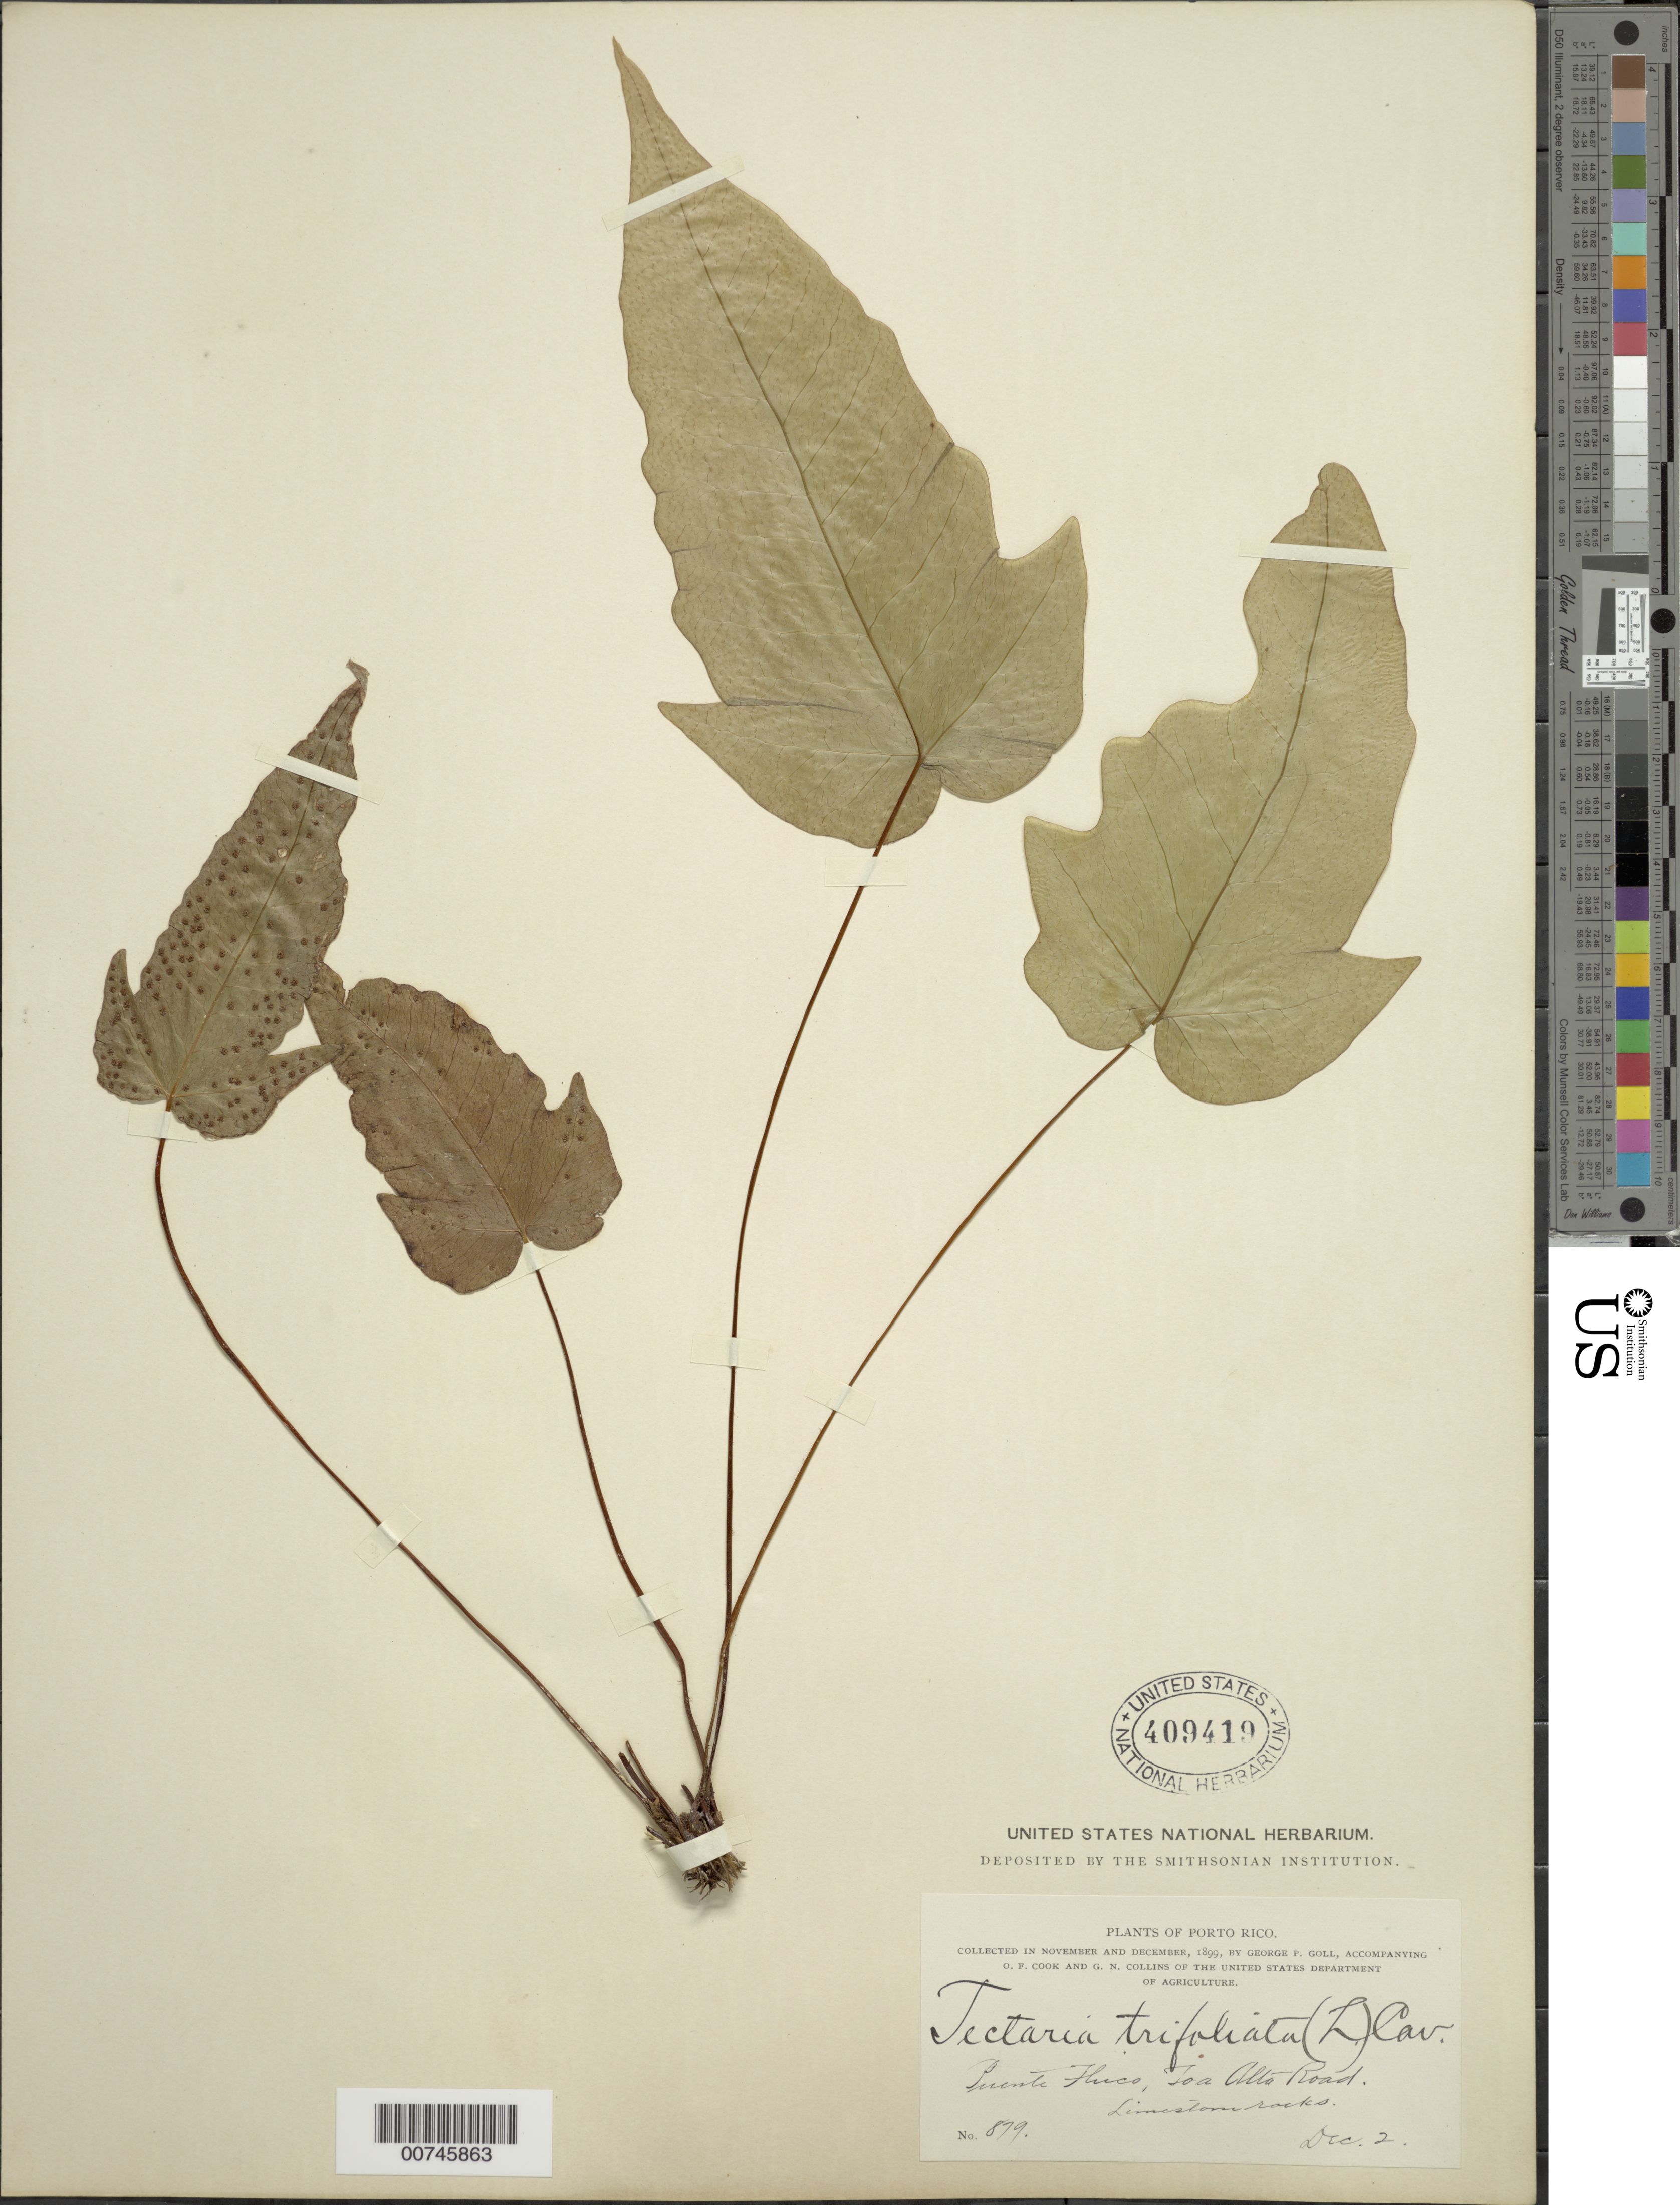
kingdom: Plantae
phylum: Tracheophyta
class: Polypodiopsida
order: Polypodiales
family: Tectariaceae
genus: Tectaria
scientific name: Tectaria trifoliata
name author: (L.) Cav.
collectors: G. Goll, O. F. Cook & G. N. Collins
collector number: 879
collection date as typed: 02 Dec 1899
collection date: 1899-12-02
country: Puerto Rico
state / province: Toa Alta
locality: Puente Huco, Toa Alta road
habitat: Limestone rocks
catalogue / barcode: US 409419